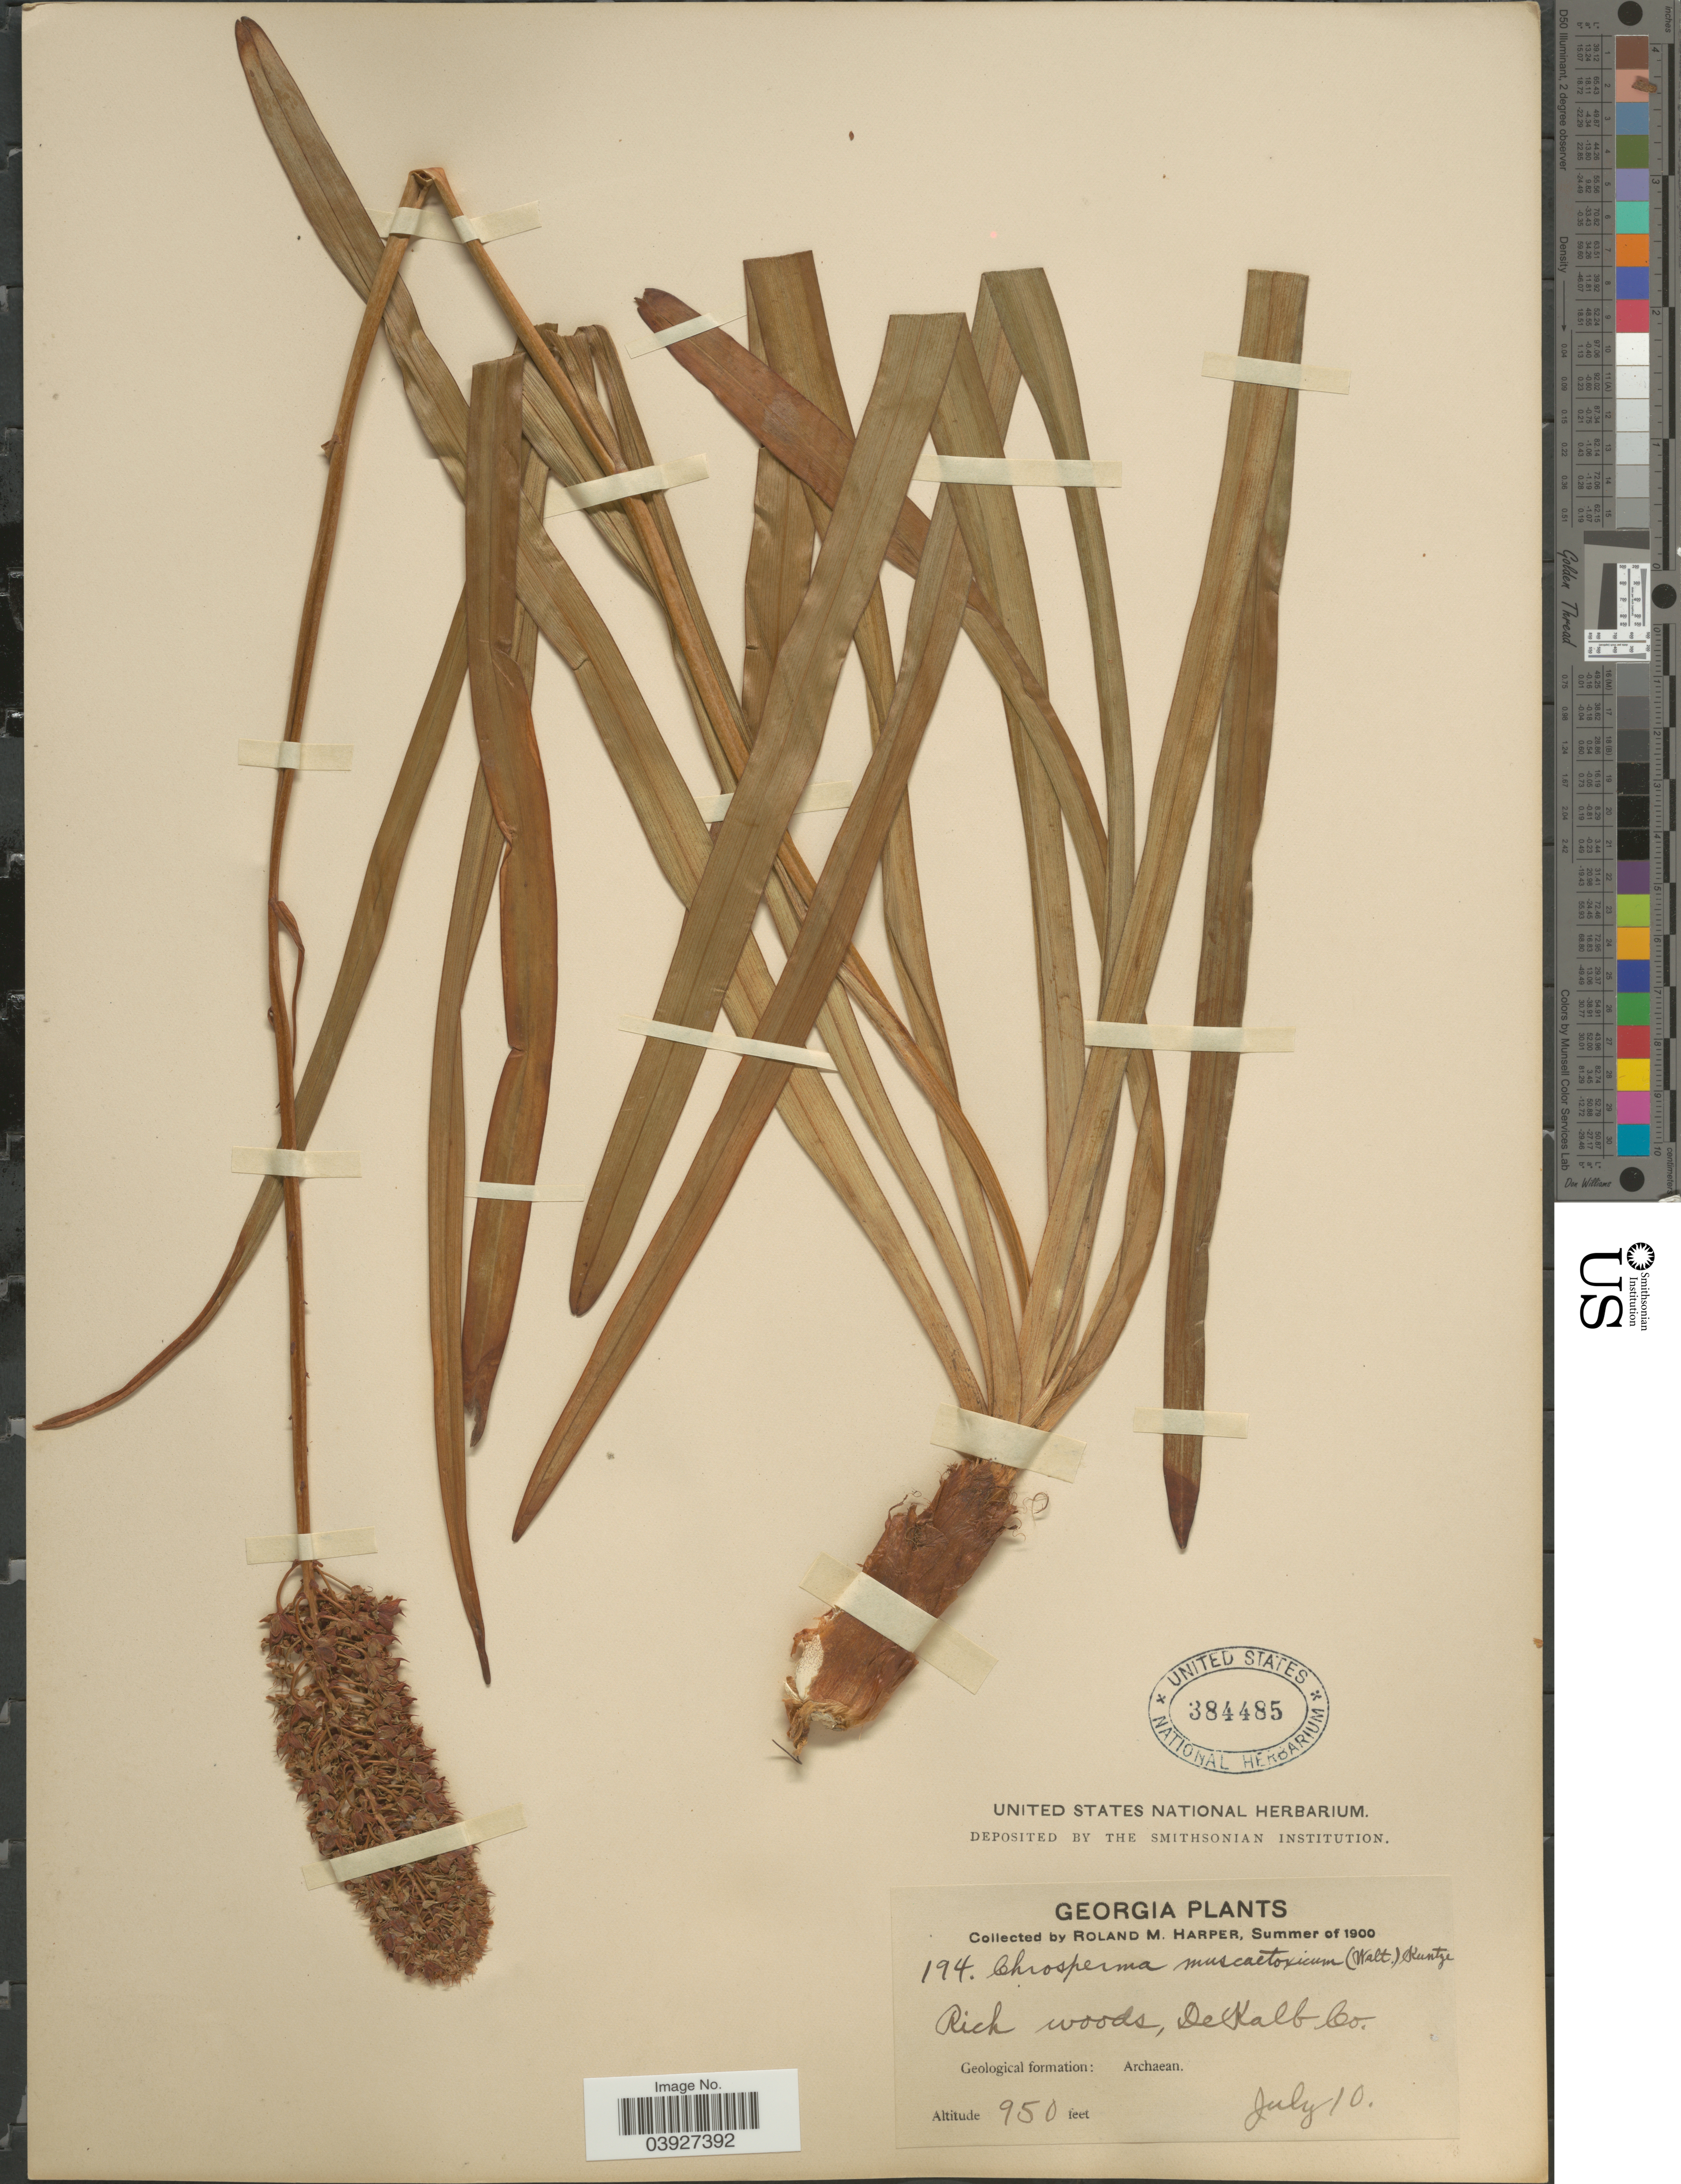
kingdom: Plantae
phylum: Tracheophyta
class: Liliopsida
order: Liliales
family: Melanthiaceae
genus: Amianthium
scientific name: Amianthium muscitoxicum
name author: (Walter) A. Gray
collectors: R. M. Harper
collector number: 194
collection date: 1900-07-10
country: United States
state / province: Georgia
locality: DeKalb Co. Geological formation: Archaean.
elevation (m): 290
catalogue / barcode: US 384485